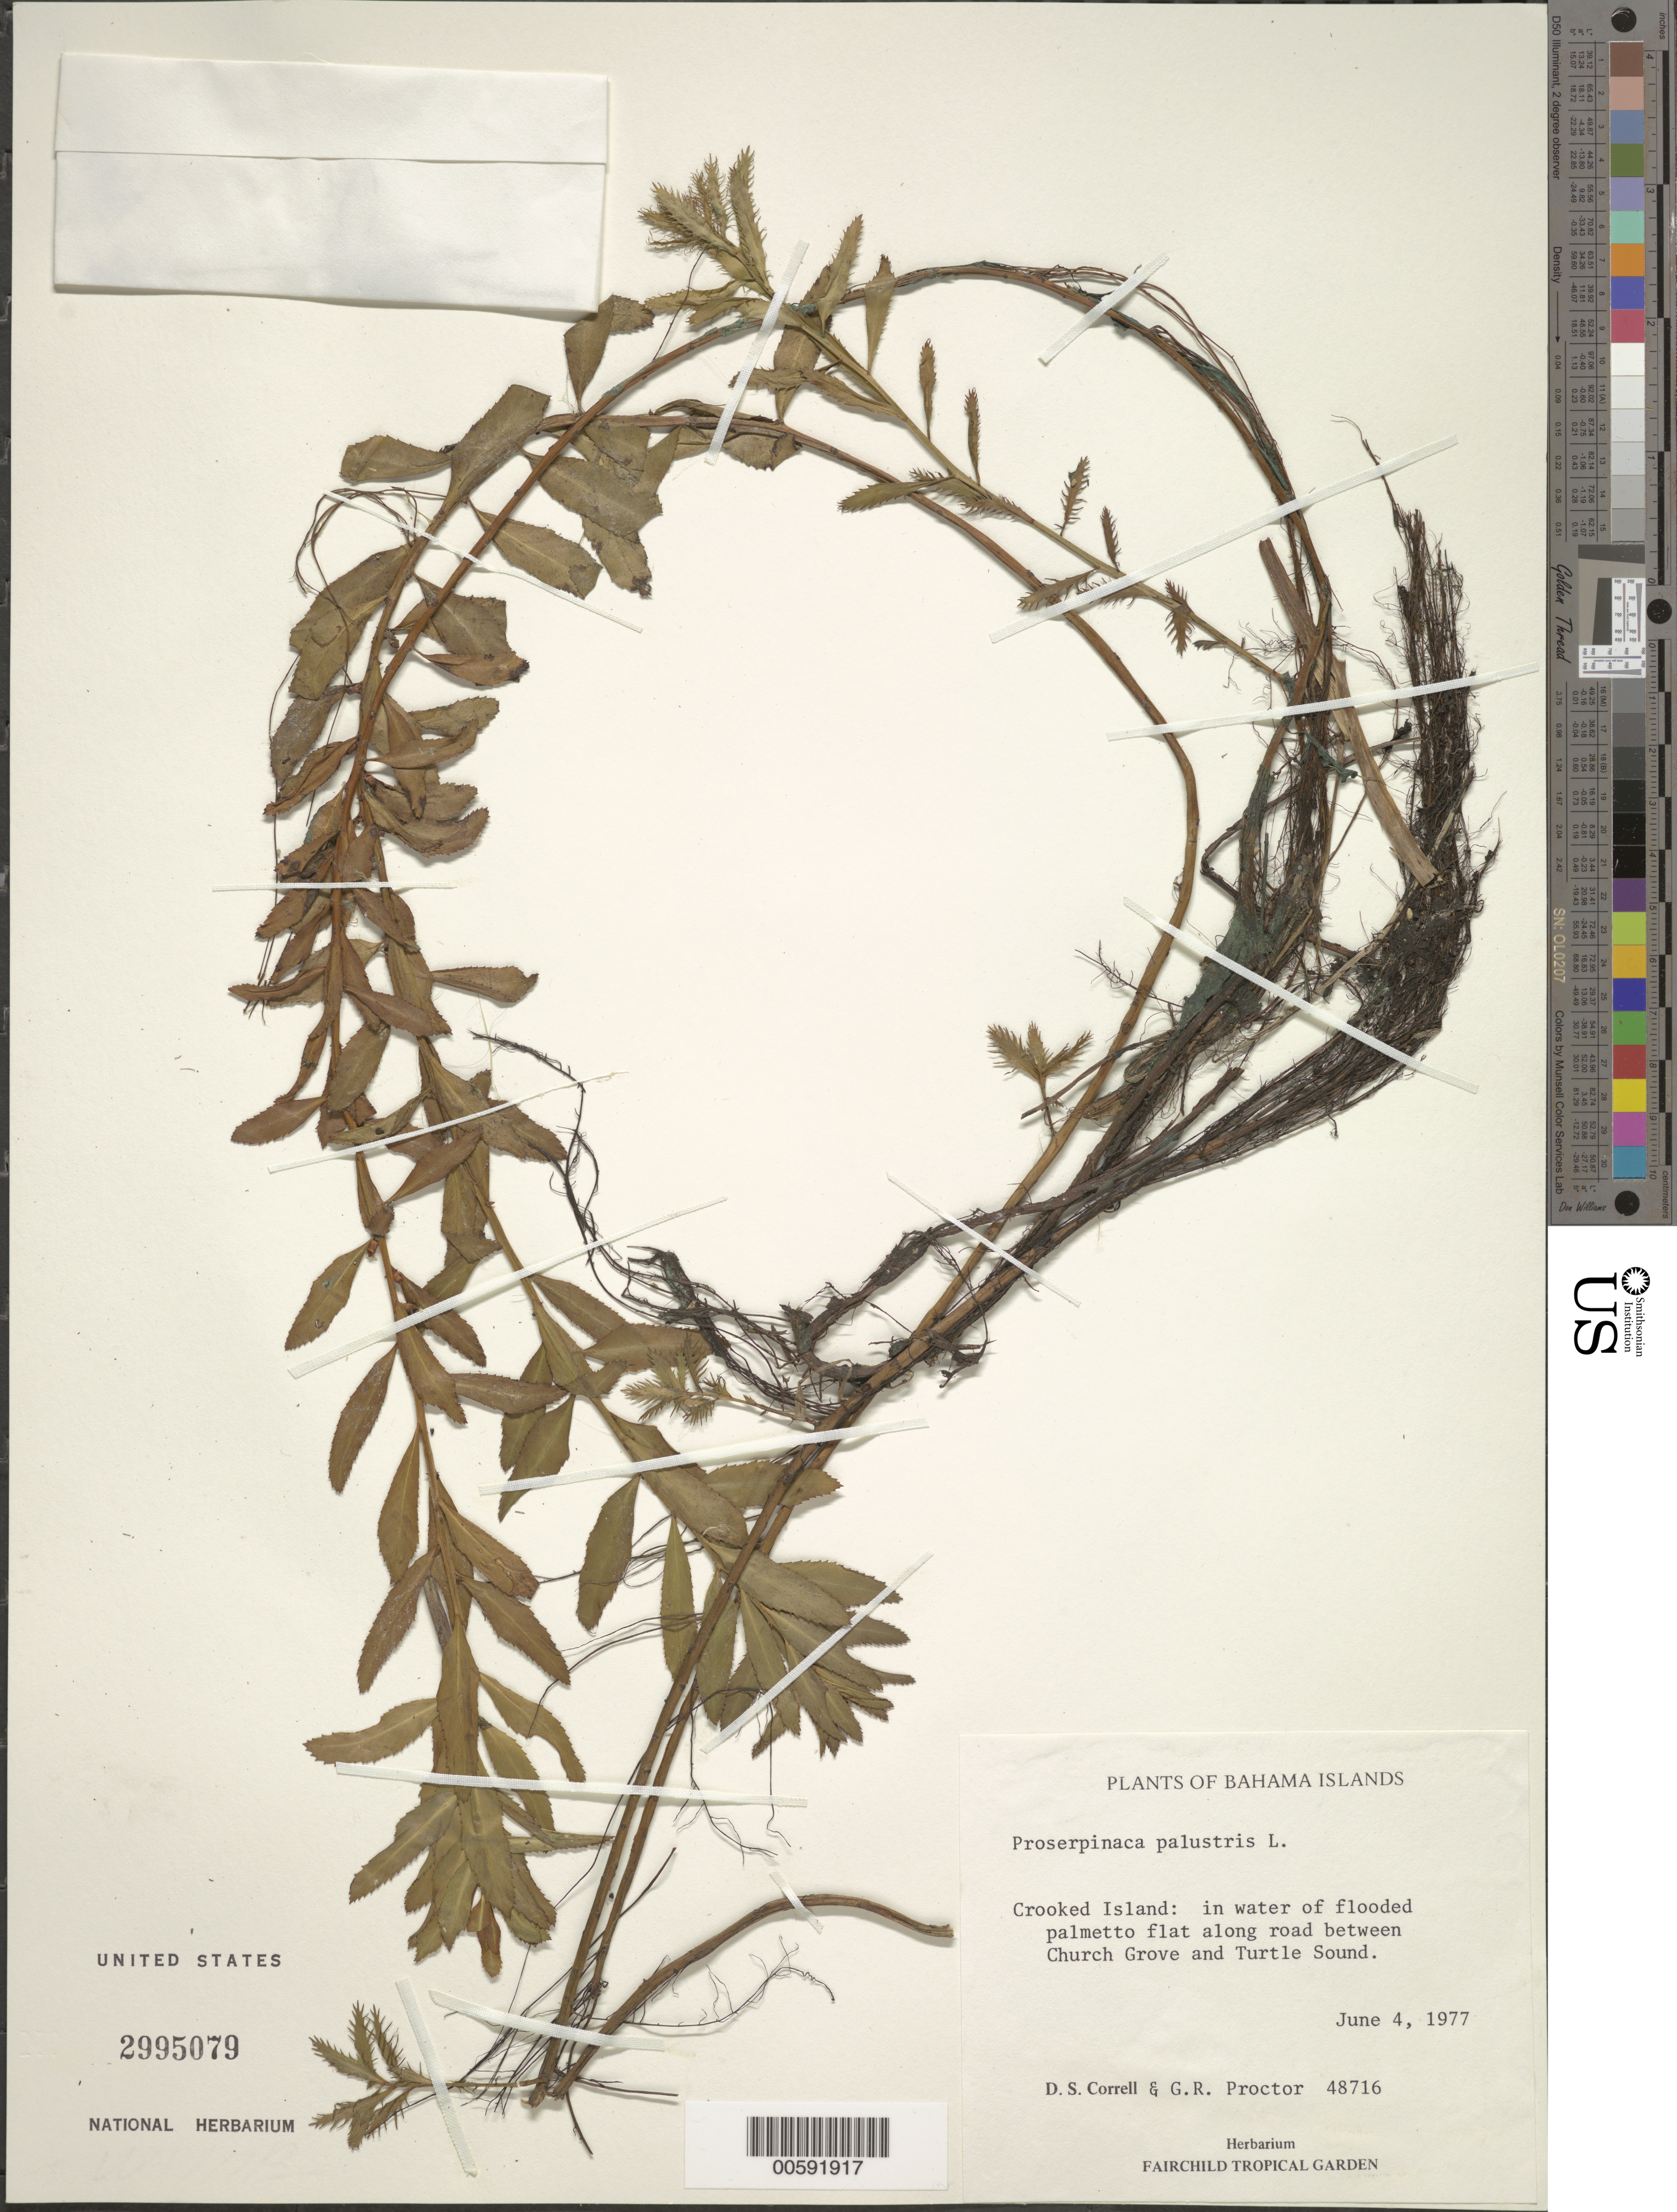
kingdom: Plantae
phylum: Tracheophyta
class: Magnoliopsida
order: Saxifragales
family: Haloragaceae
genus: Proserpinaca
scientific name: Proserpinaca palustris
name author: L.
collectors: D. S. Correll & G. R. Proctor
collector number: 48716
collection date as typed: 04 Jun 1977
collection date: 1977-06-04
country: Bahamas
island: Crooked Island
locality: Road between Church Grove and Turtle Sound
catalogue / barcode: US 2995079